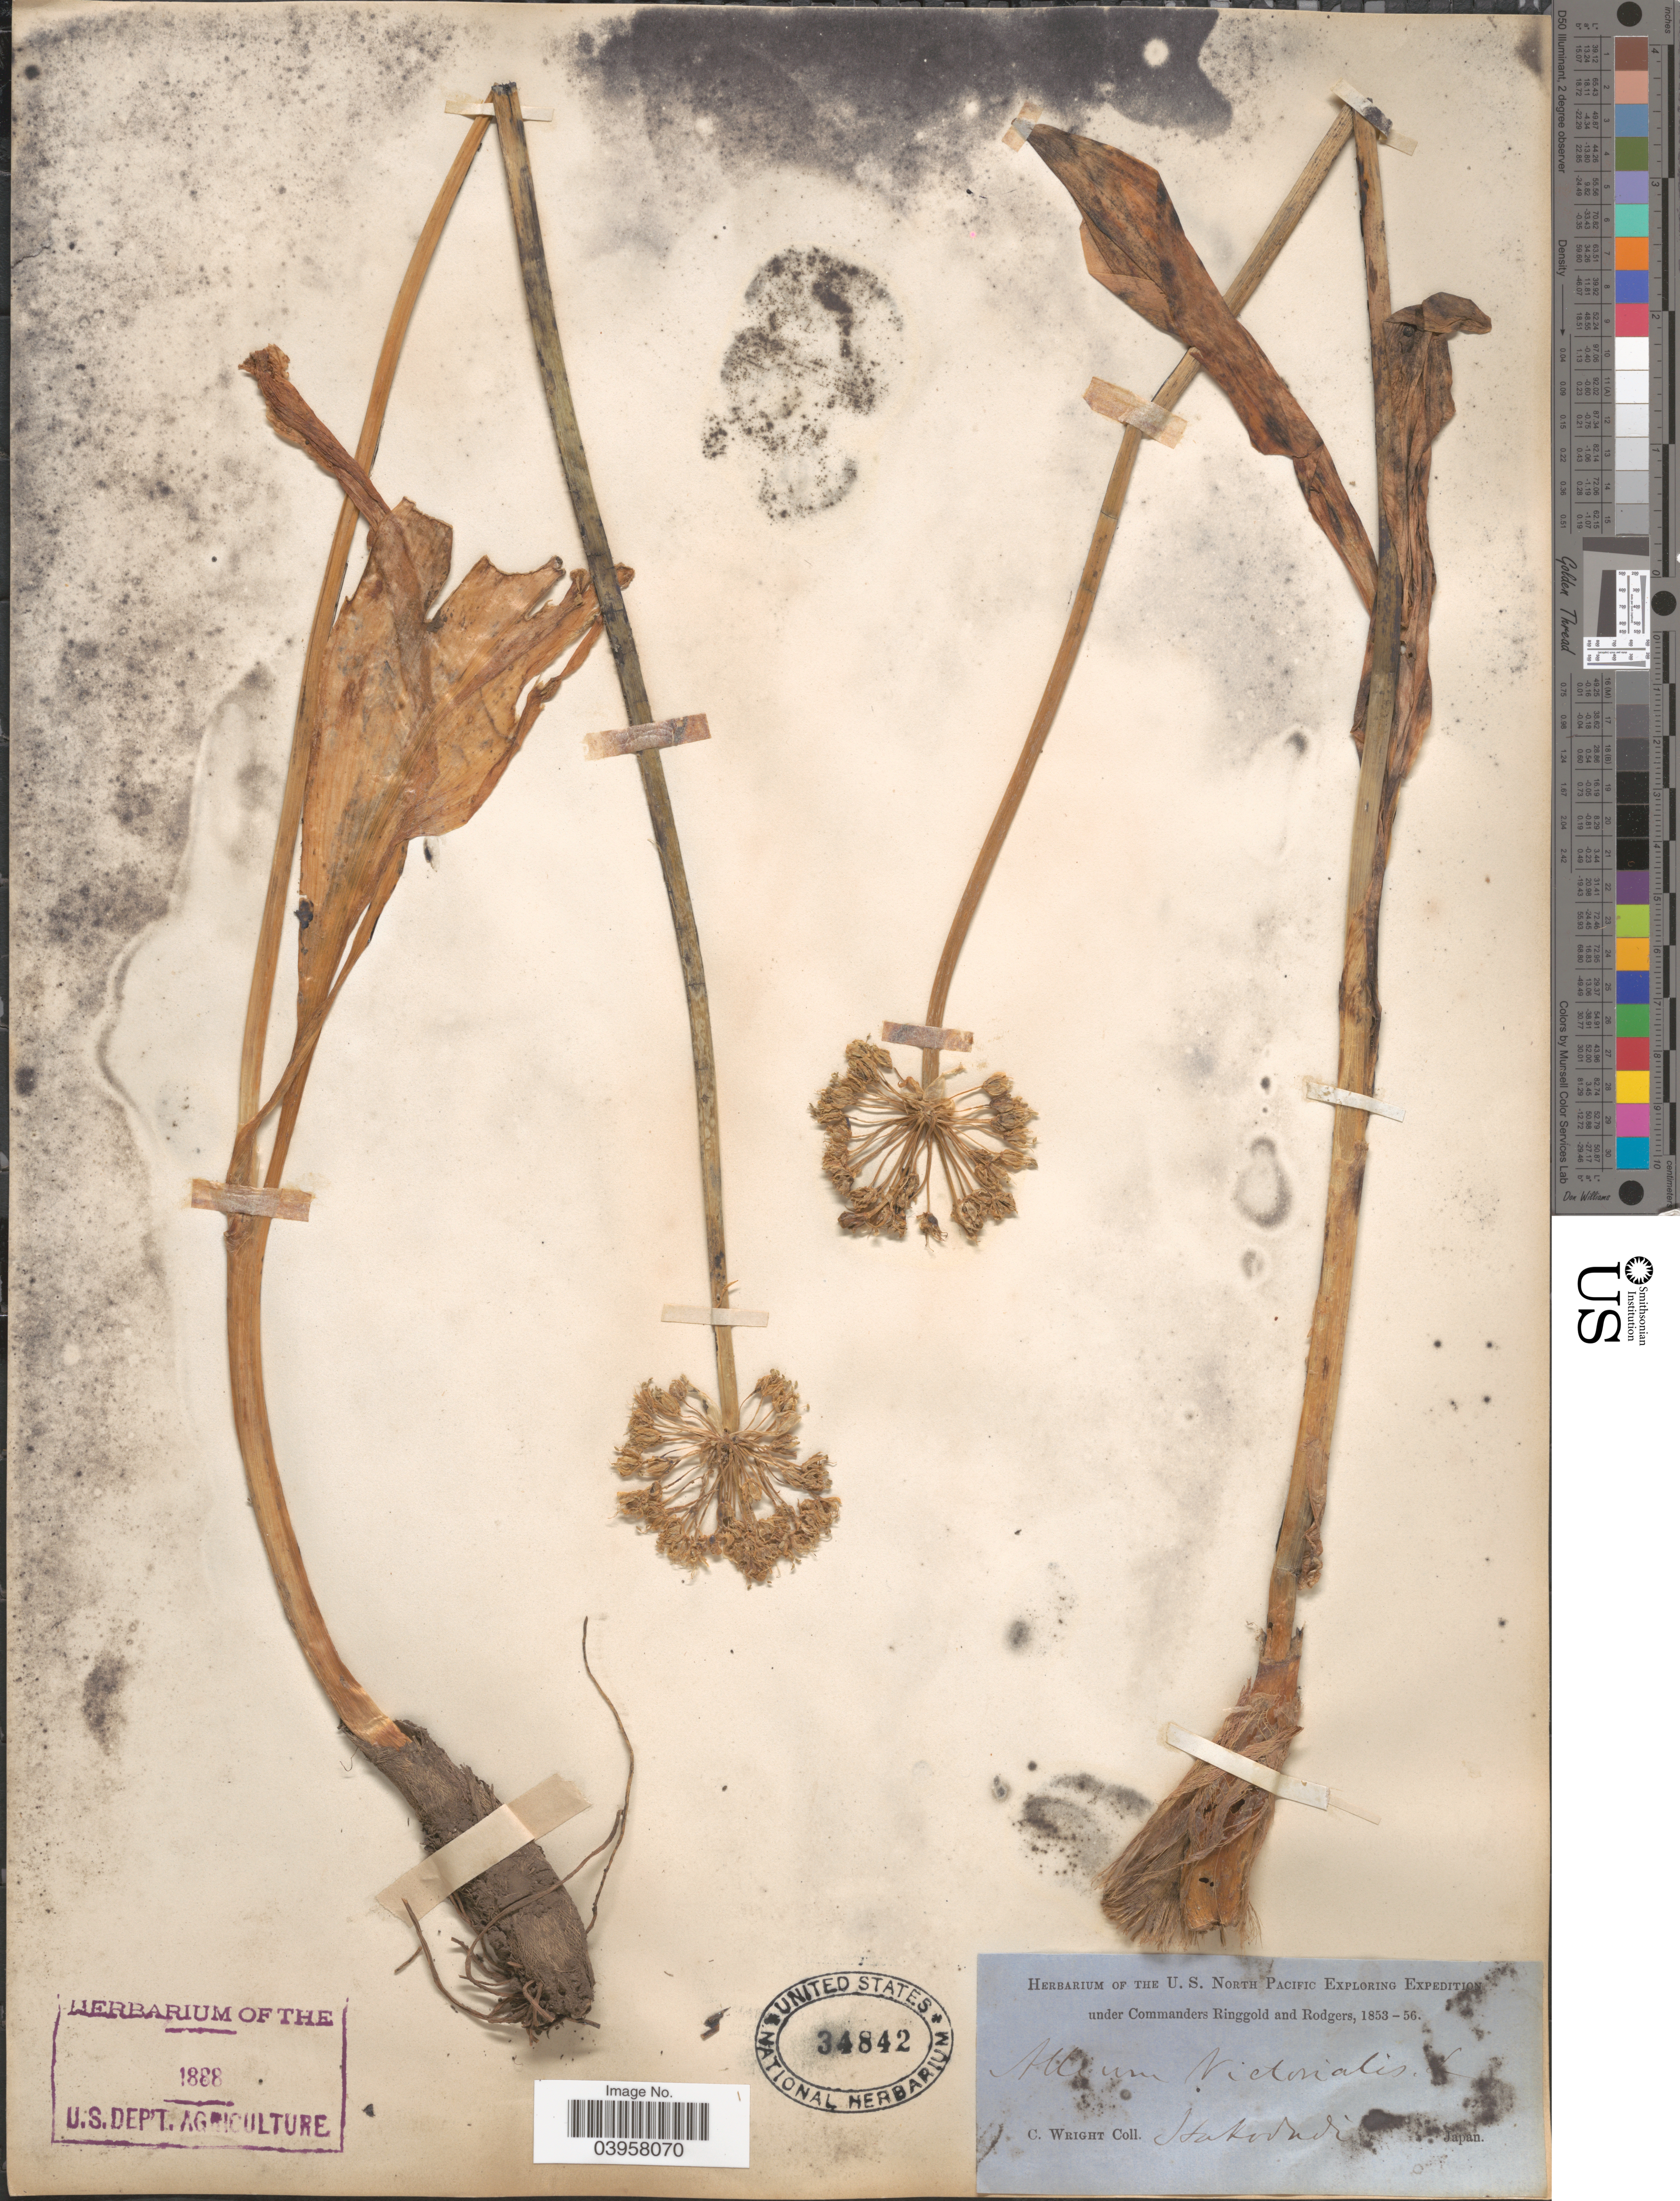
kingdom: Plantae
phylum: Tracheophyta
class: Liliopsida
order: Asparagales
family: Amaryllidaceae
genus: Allium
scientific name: Allium victorialis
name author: L.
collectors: C. Wright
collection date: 1853/1856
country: Japan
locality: Hakodadi.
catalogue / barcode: US 34842